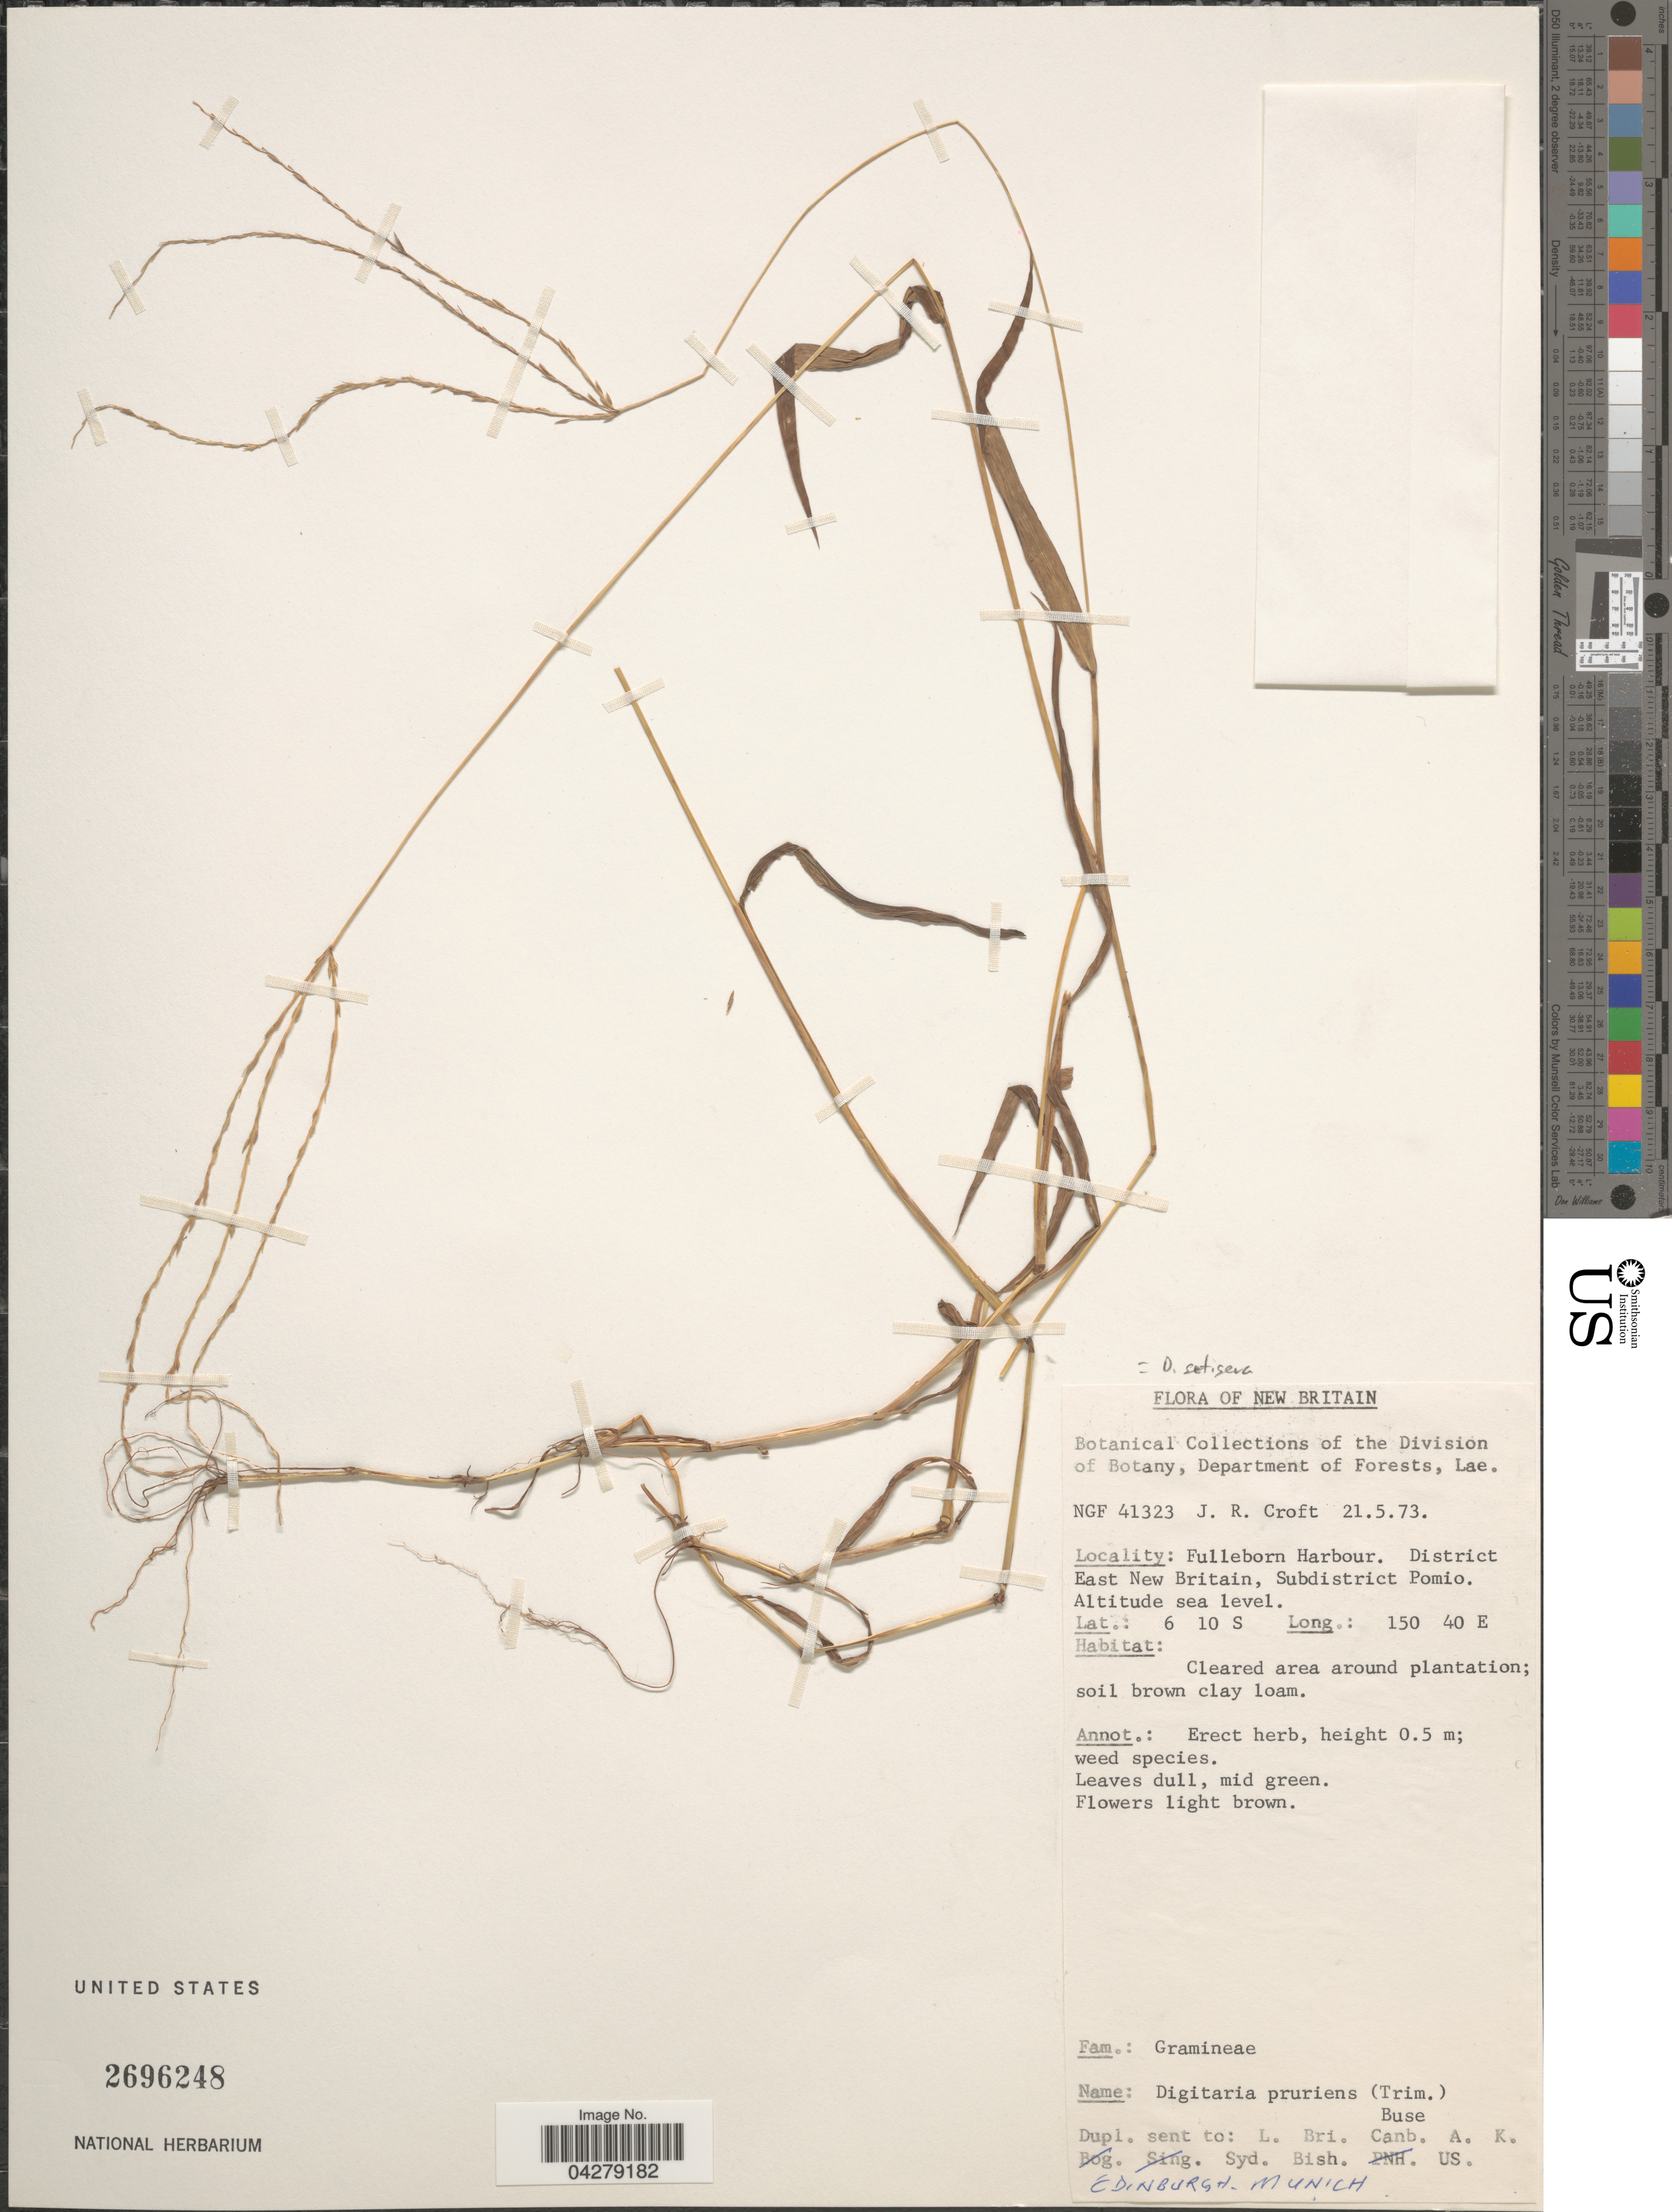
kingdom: Plantae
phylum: Tracheophyta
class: Liliopsida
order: Poales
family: Poaceae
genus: Digitaria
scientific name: Digitaria setigera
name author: Roth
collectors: J. R. Croft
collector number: NGF 41323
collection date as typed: Transcribed d/m/y: 21/5/73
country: Papua New Guinea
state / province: East New Britain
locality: New Britain. Fulleborn Harbour. District East New Britain, Subdistrict Pomio.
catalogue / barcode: US 2696248